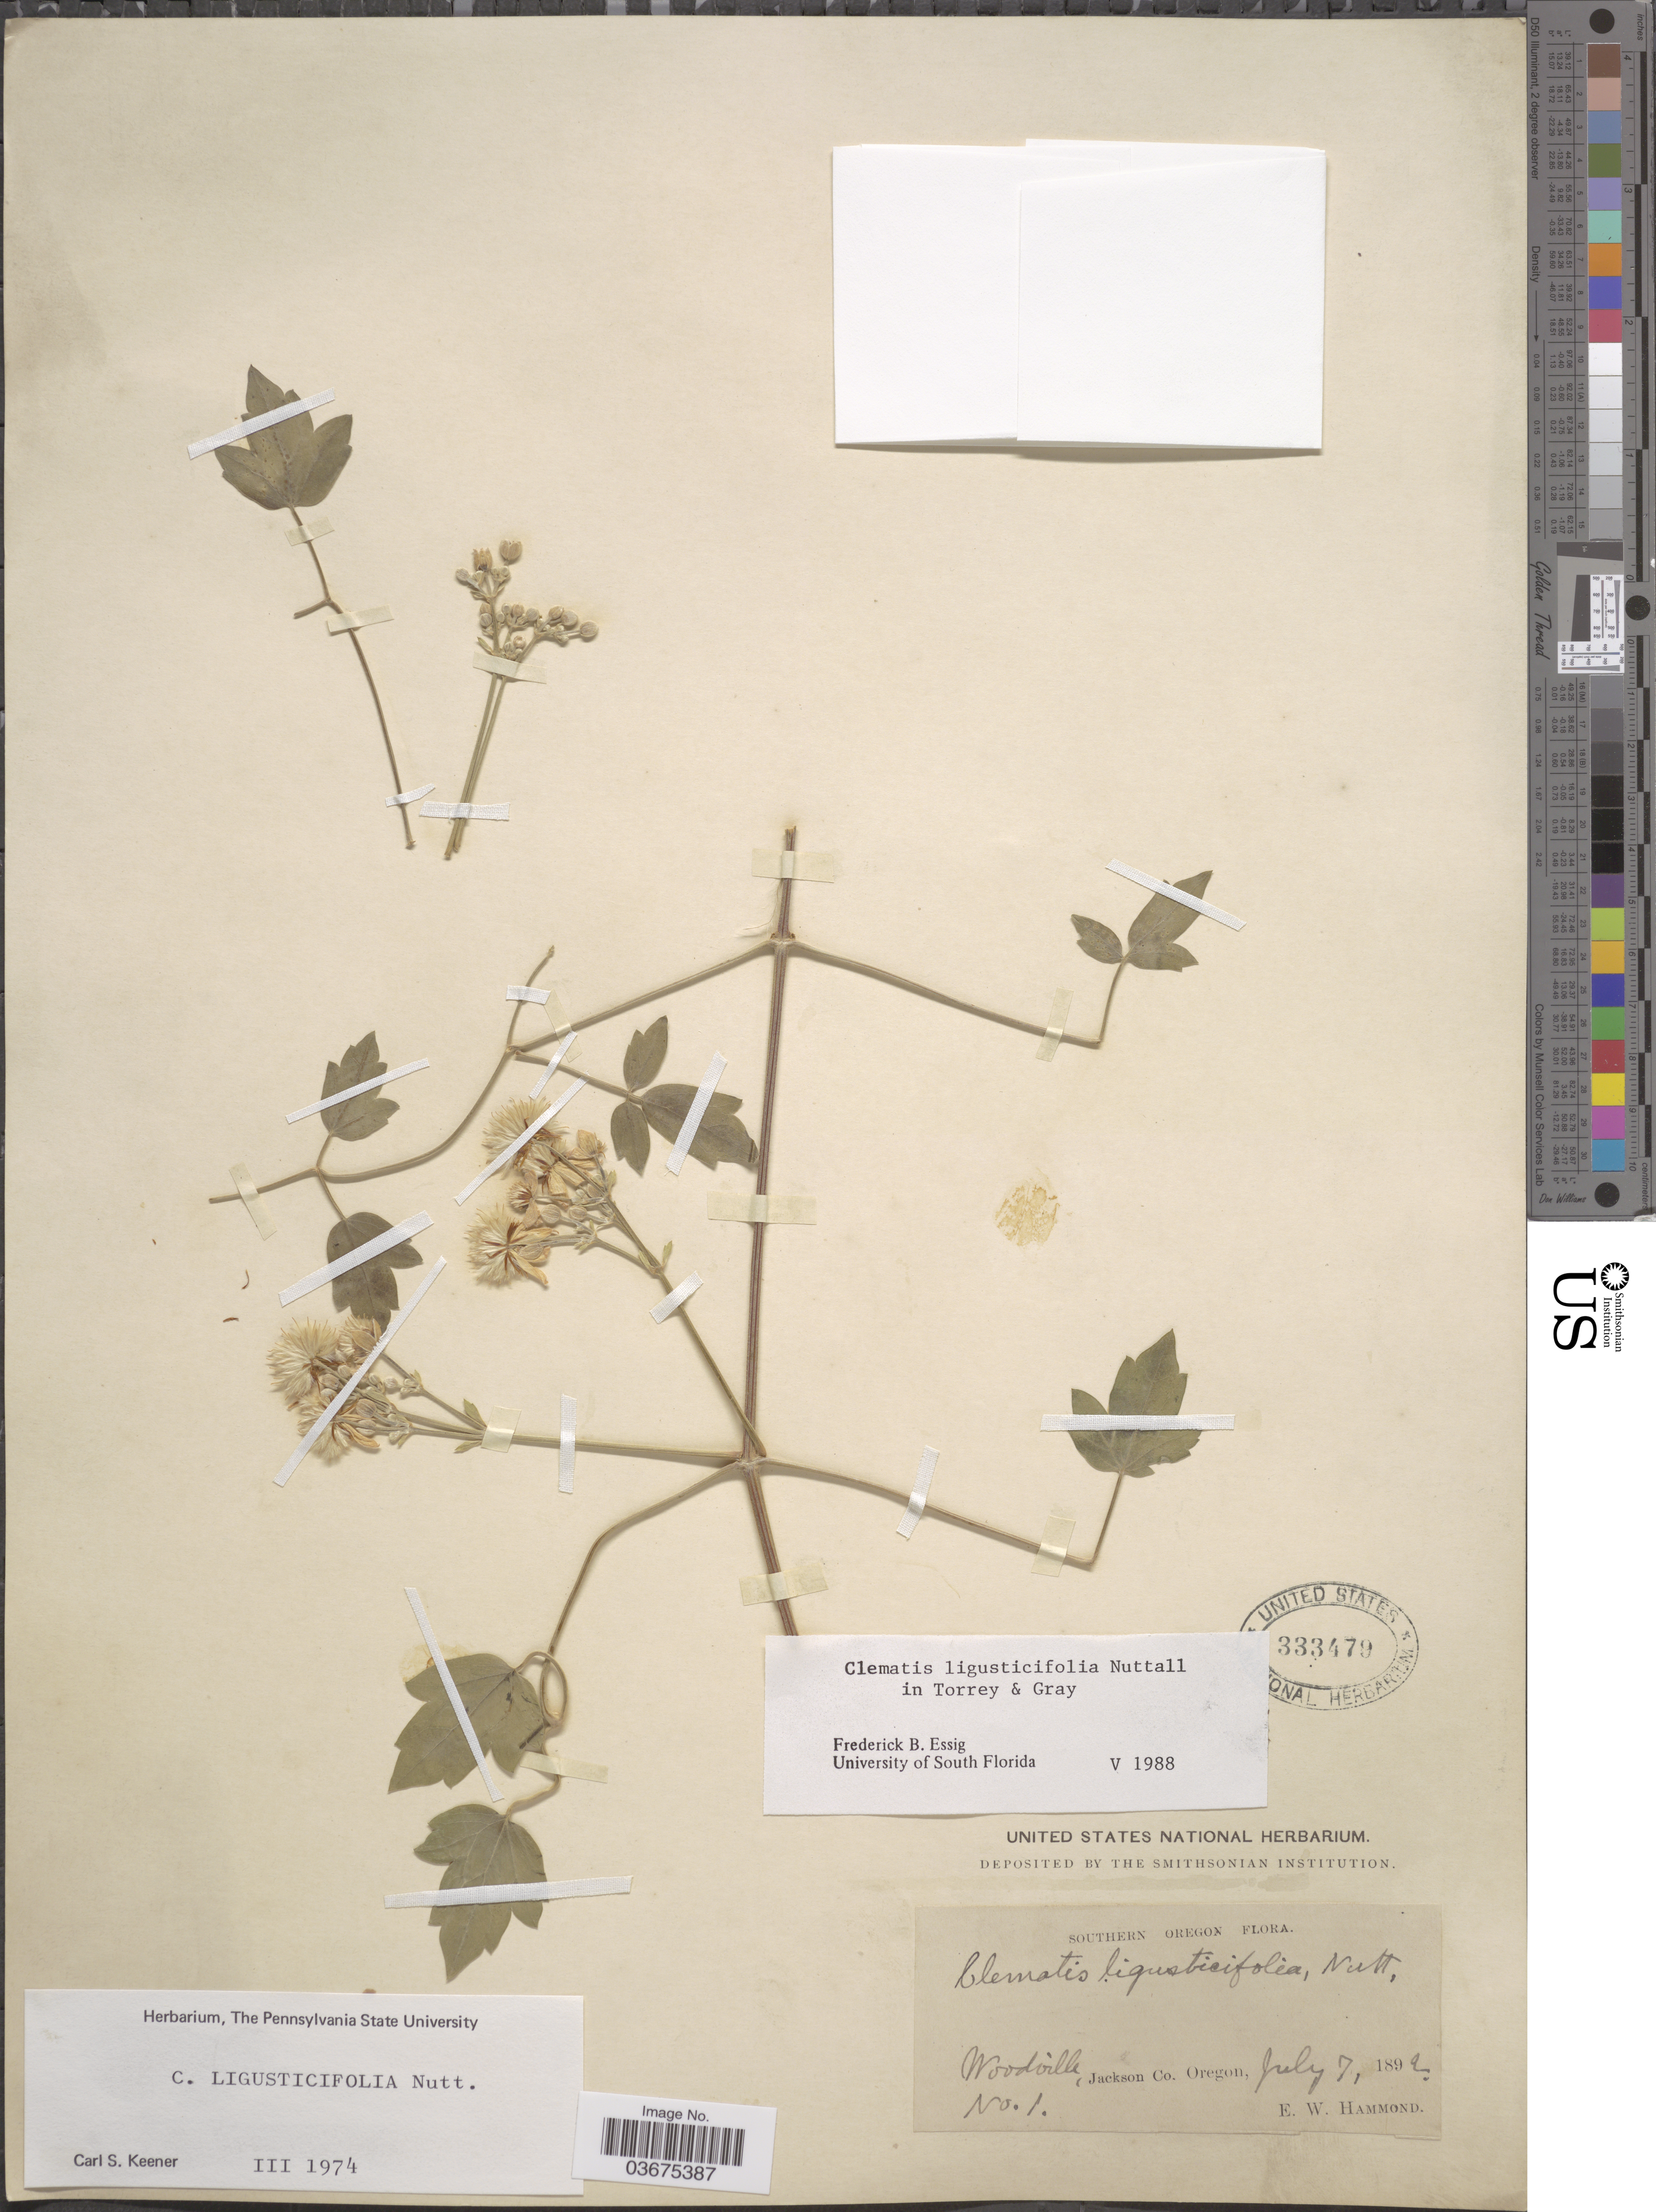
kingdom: Plantae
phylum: Tracheophyta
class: Magnoliopsida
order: Ranunculales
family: Ranunculaceae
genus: Clematis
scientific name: Clematis ligusticifolia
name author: Nutt.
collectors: E. Hammond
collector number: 1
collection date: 1892-07-07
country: United States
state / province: Oregon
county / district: Jackson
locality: Southern Oregon. Woodville, Jackson Co.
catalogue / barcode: US 333479